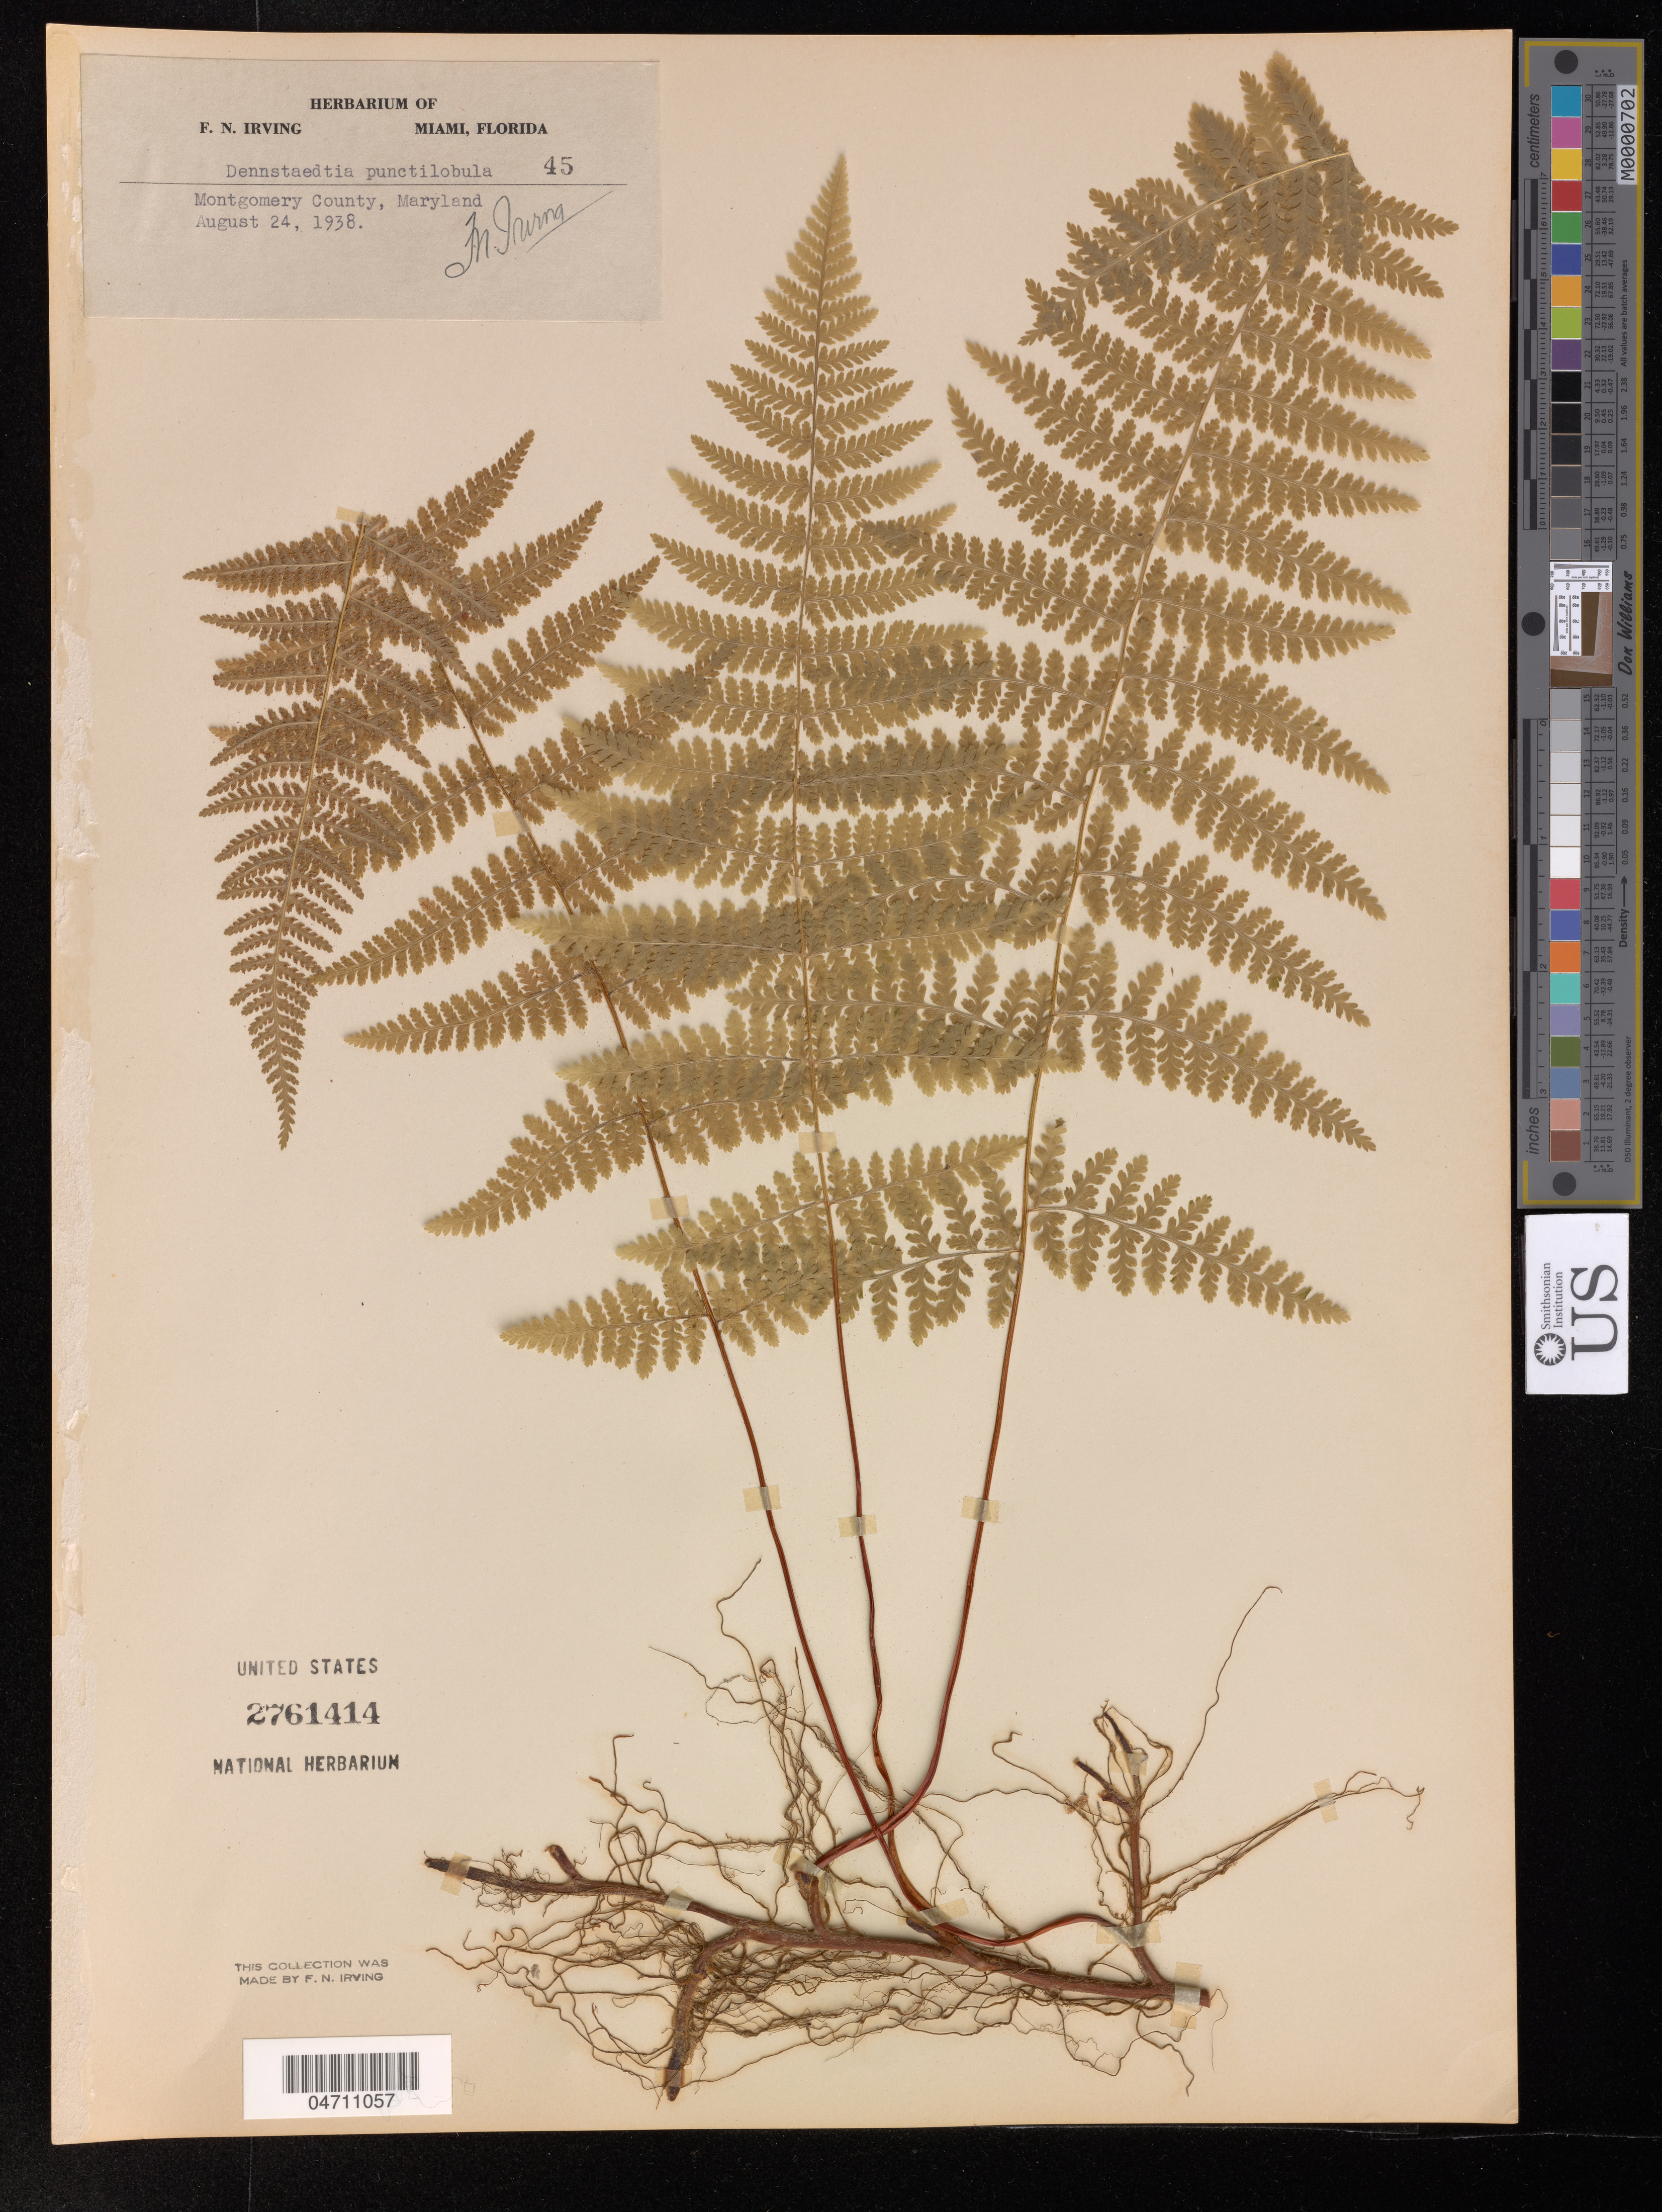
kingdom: Plantae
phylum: Tracheophyta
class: Polypodiopsida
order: Polypodiales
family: Dennstaedtiaceae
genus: Dennstaedtia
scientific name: Dennstaedtia punctilobula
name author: (Michx.) T. Moore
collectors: F. Irving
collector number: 45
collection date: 1938-08-24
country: United States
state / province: Maryland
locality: Montgomery County.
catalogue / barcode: US 2761414